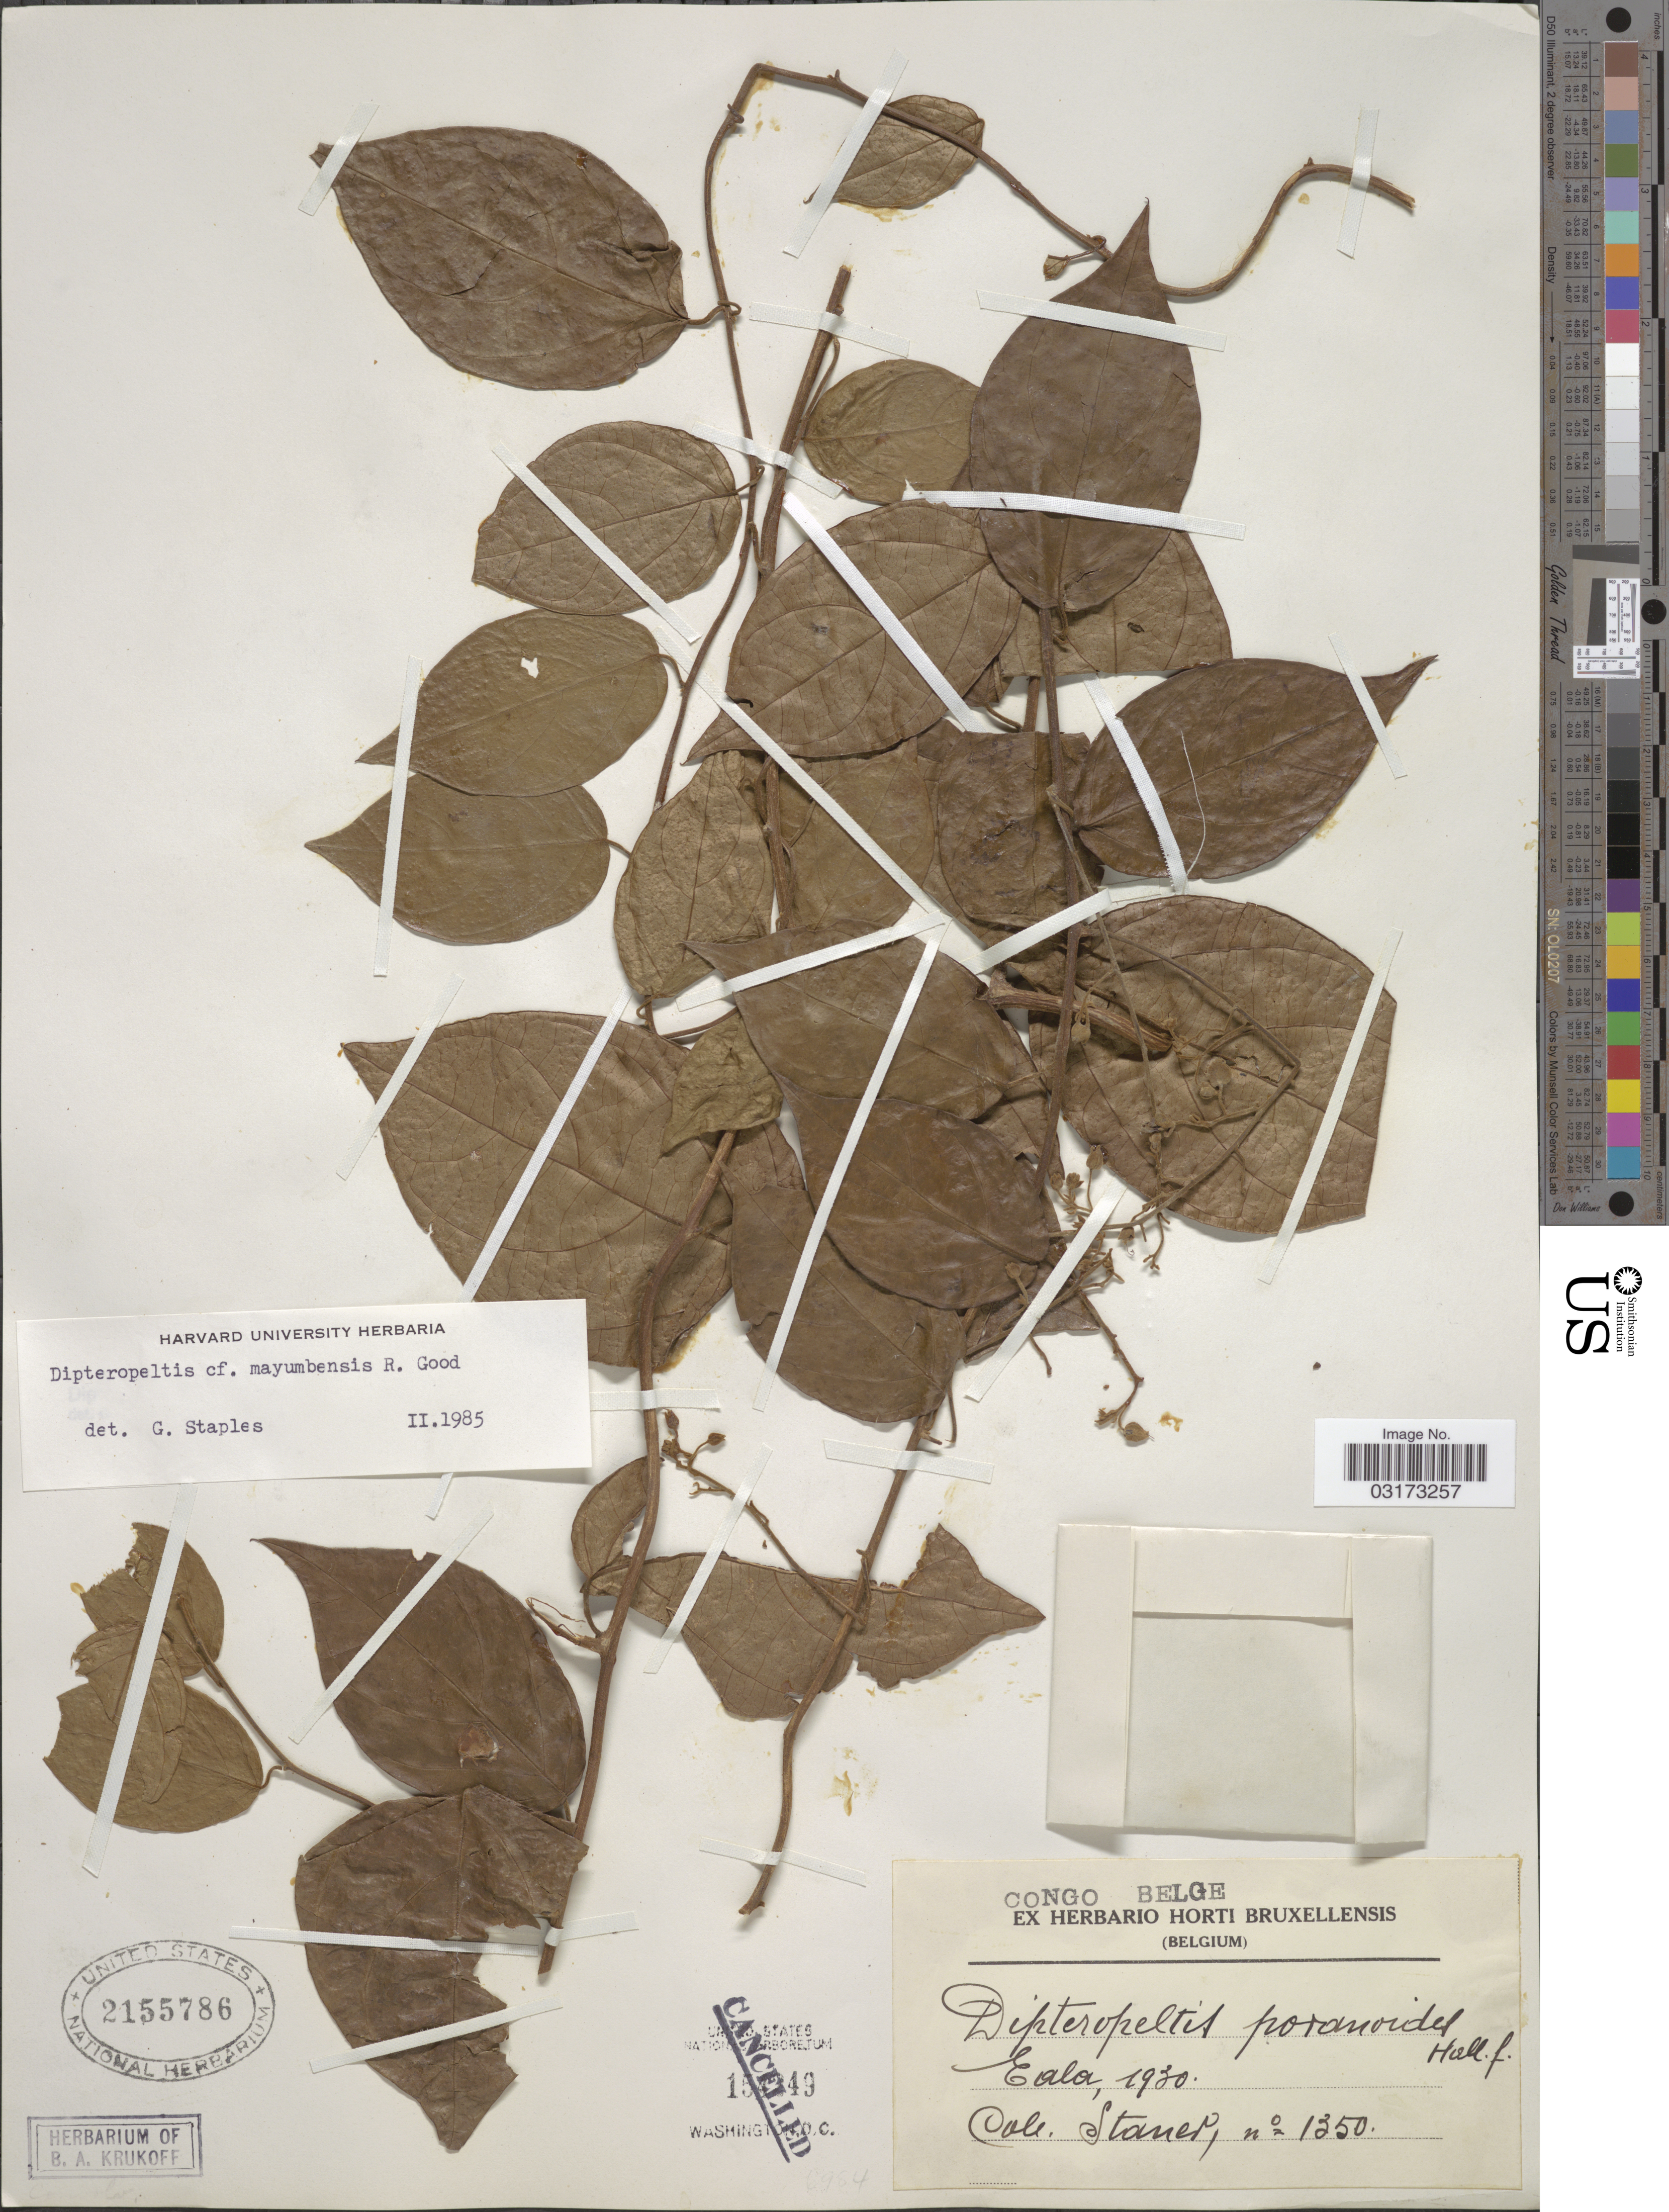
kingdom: Plantae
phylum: Tracheophyta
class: Magnoliopsida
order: Solanales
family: Convolvulaceae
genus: Dipteropeltis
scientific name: Dipteropeltis mayumbensis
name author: R.D. Good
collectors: -. Staner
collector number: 1350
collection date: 1930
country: Congo, Democratic Republic of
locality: Congo Belge. Eala.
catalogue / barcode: US 2155786